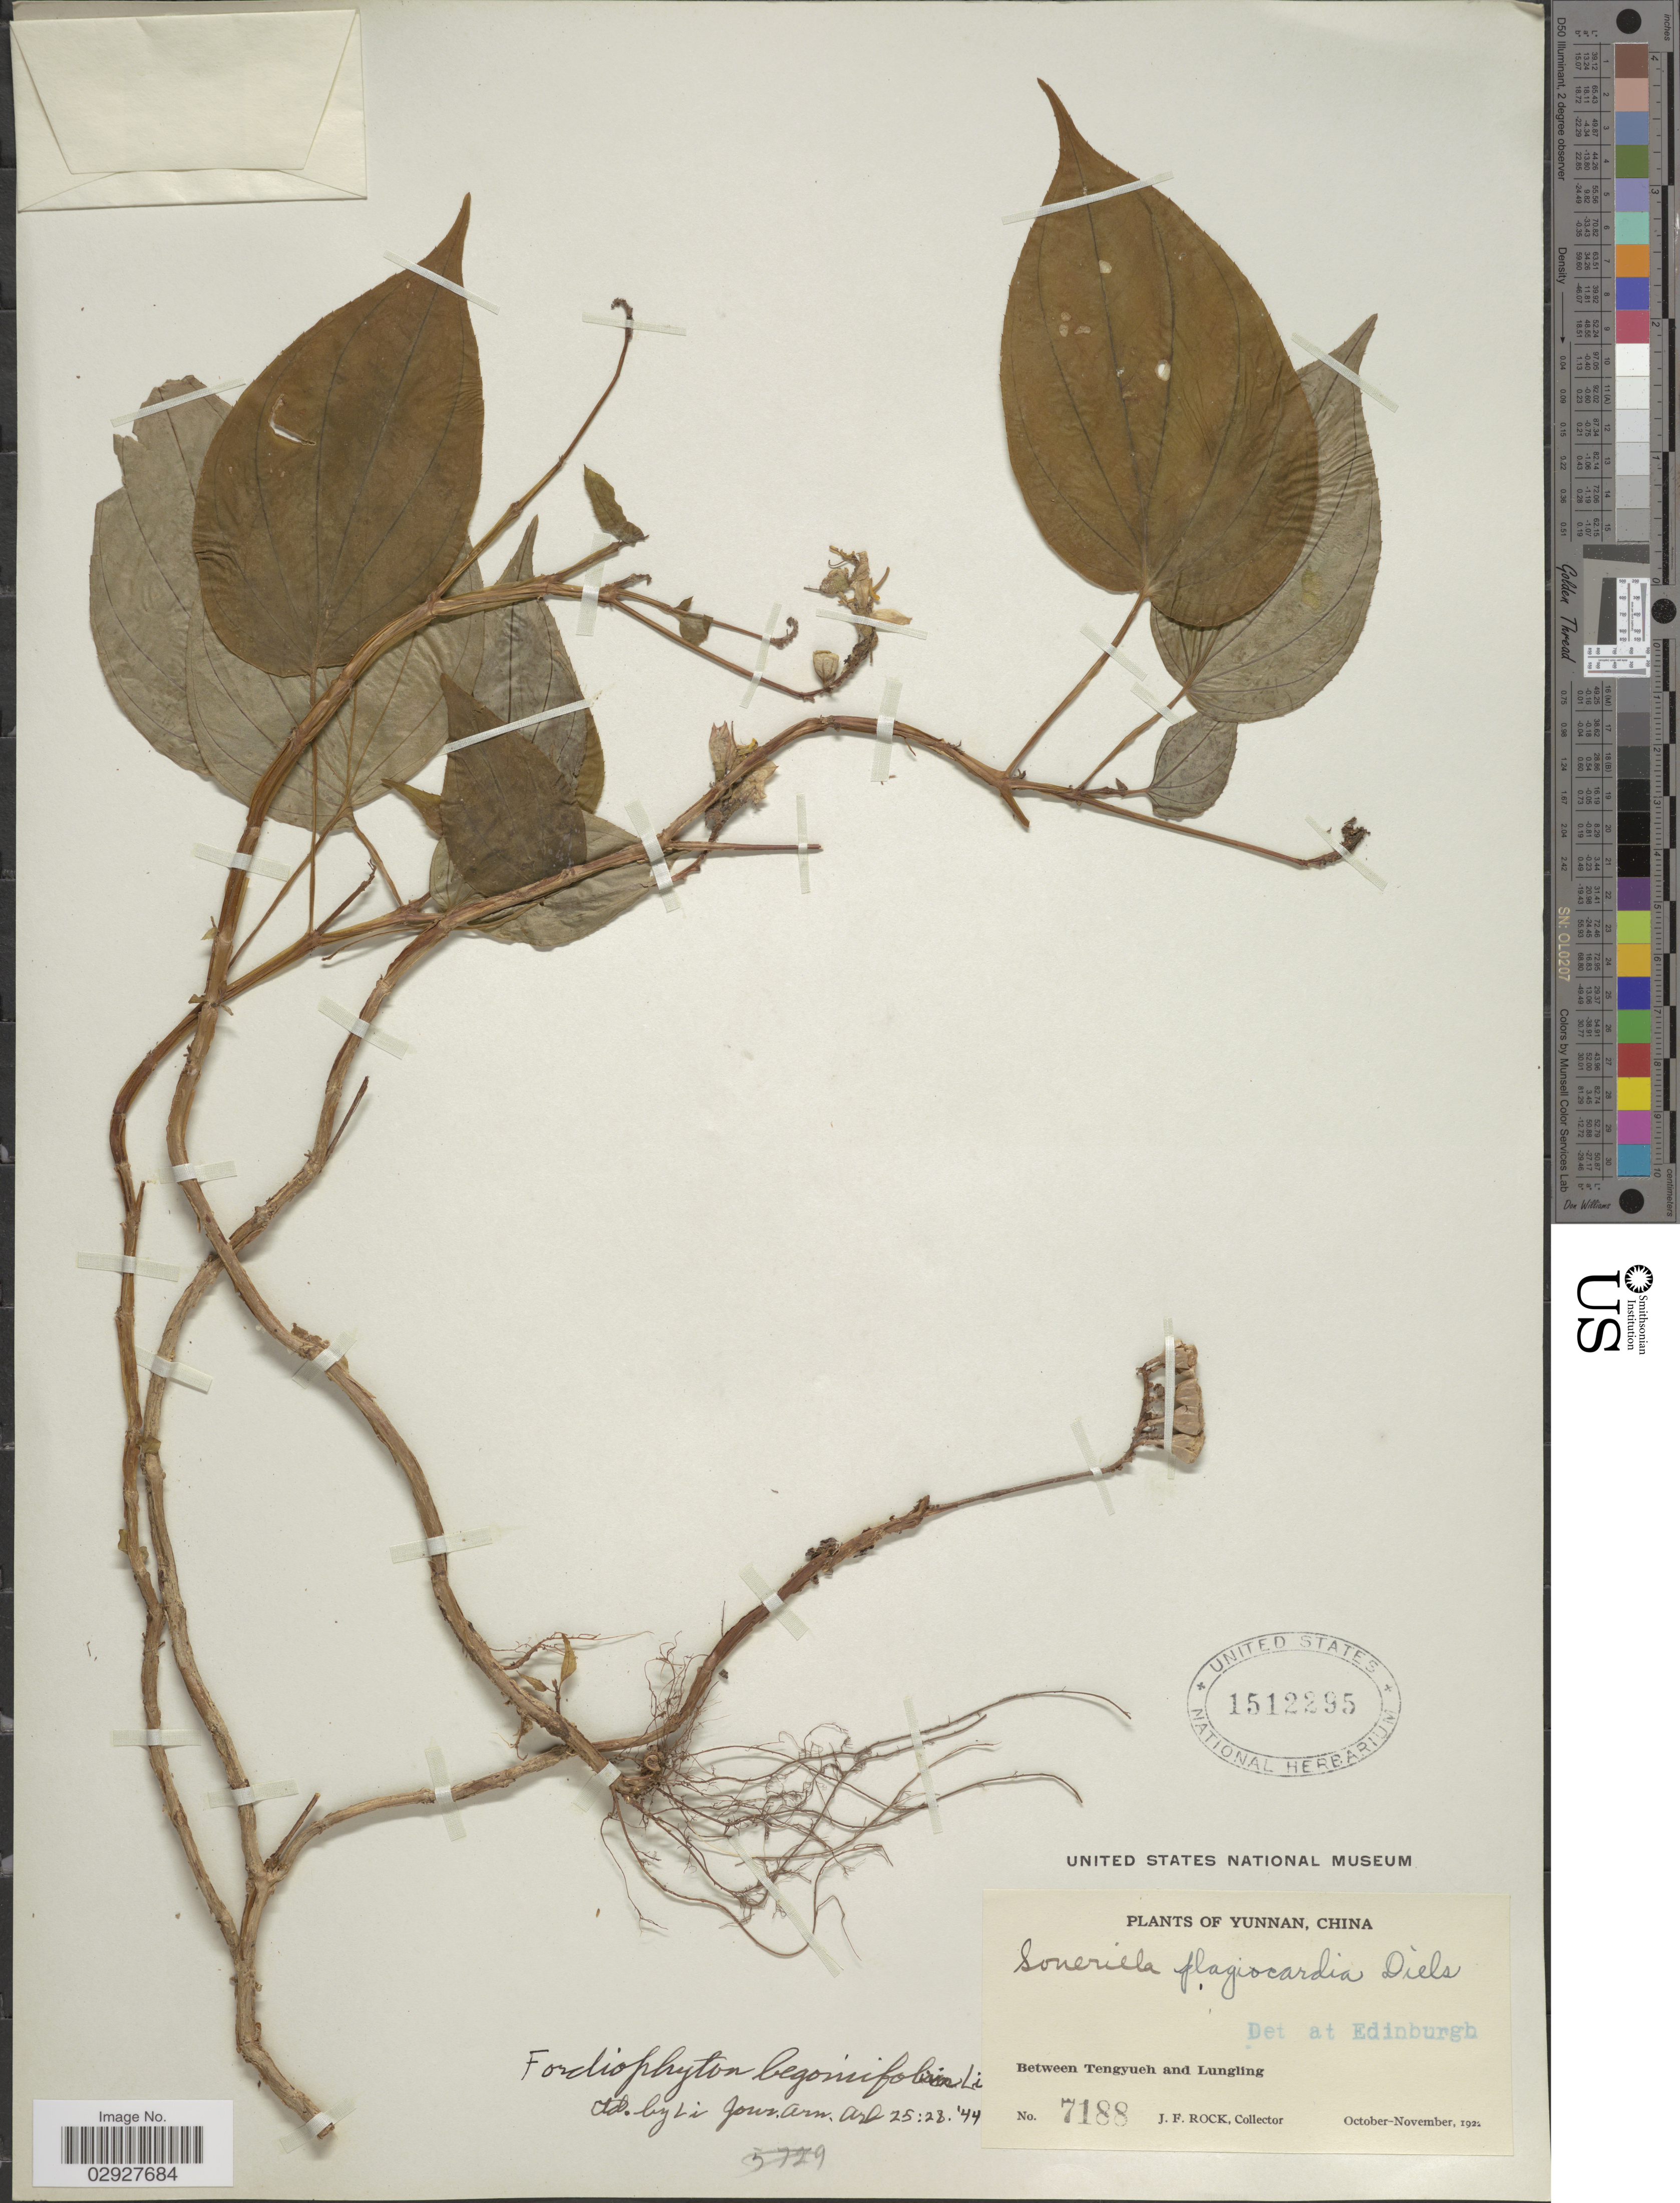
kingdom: Plantae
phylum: Tracheophyta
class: Magnoliopsida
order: Myrtales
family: Melastomataceae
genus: Sonerila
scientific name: Sonerila plagiocardia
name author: Diels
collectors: J. Rock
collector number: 7188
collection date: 1922-10/1922-11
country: China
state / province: Yunnan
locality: Between Tengyueh and Lungling.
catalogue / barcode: US 1512295